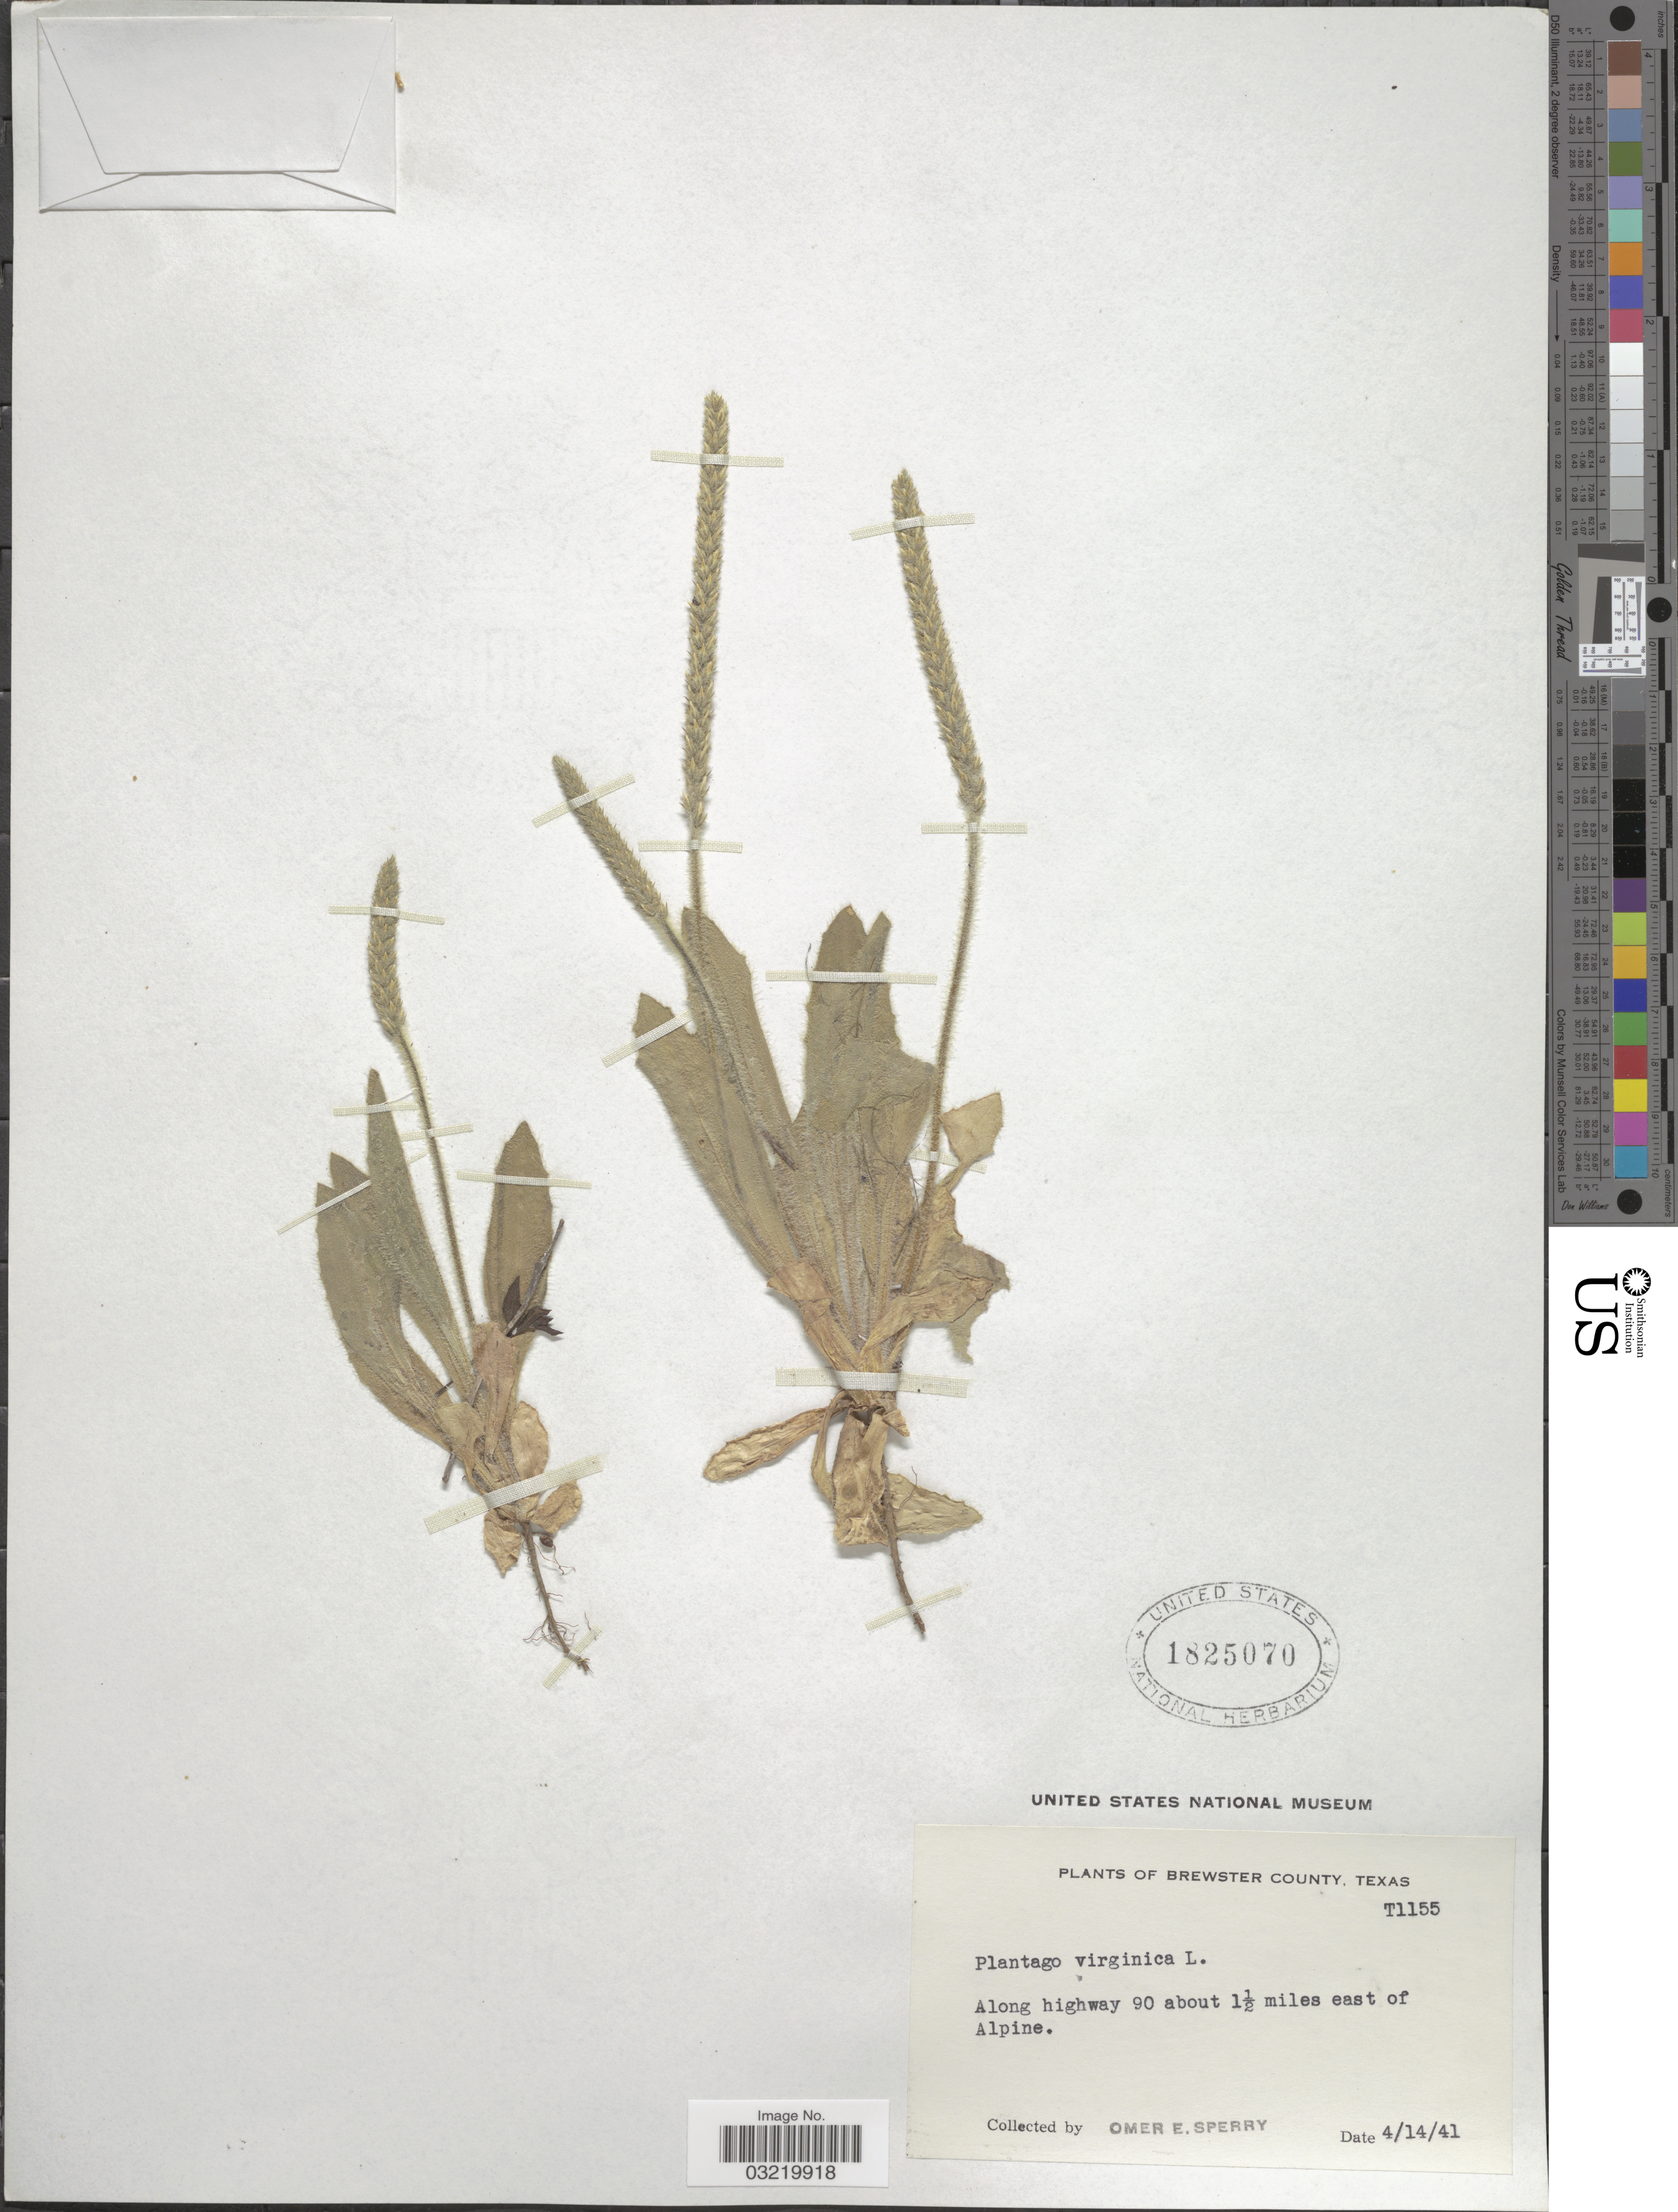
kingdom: Plantae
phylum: Tracheophyta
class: Magnoliopsida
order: Lamiales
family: Plantaginaceae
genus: Plantago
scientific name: Plantago virginica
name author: L.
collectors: O. E. Sperry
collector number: T1155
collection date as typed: Transcribed d/m/y: 14/4/41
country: United States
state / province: Texas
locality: Brewster County. Along highway 90 about 1½ miles east of Alpine.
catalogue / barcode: US 1825070